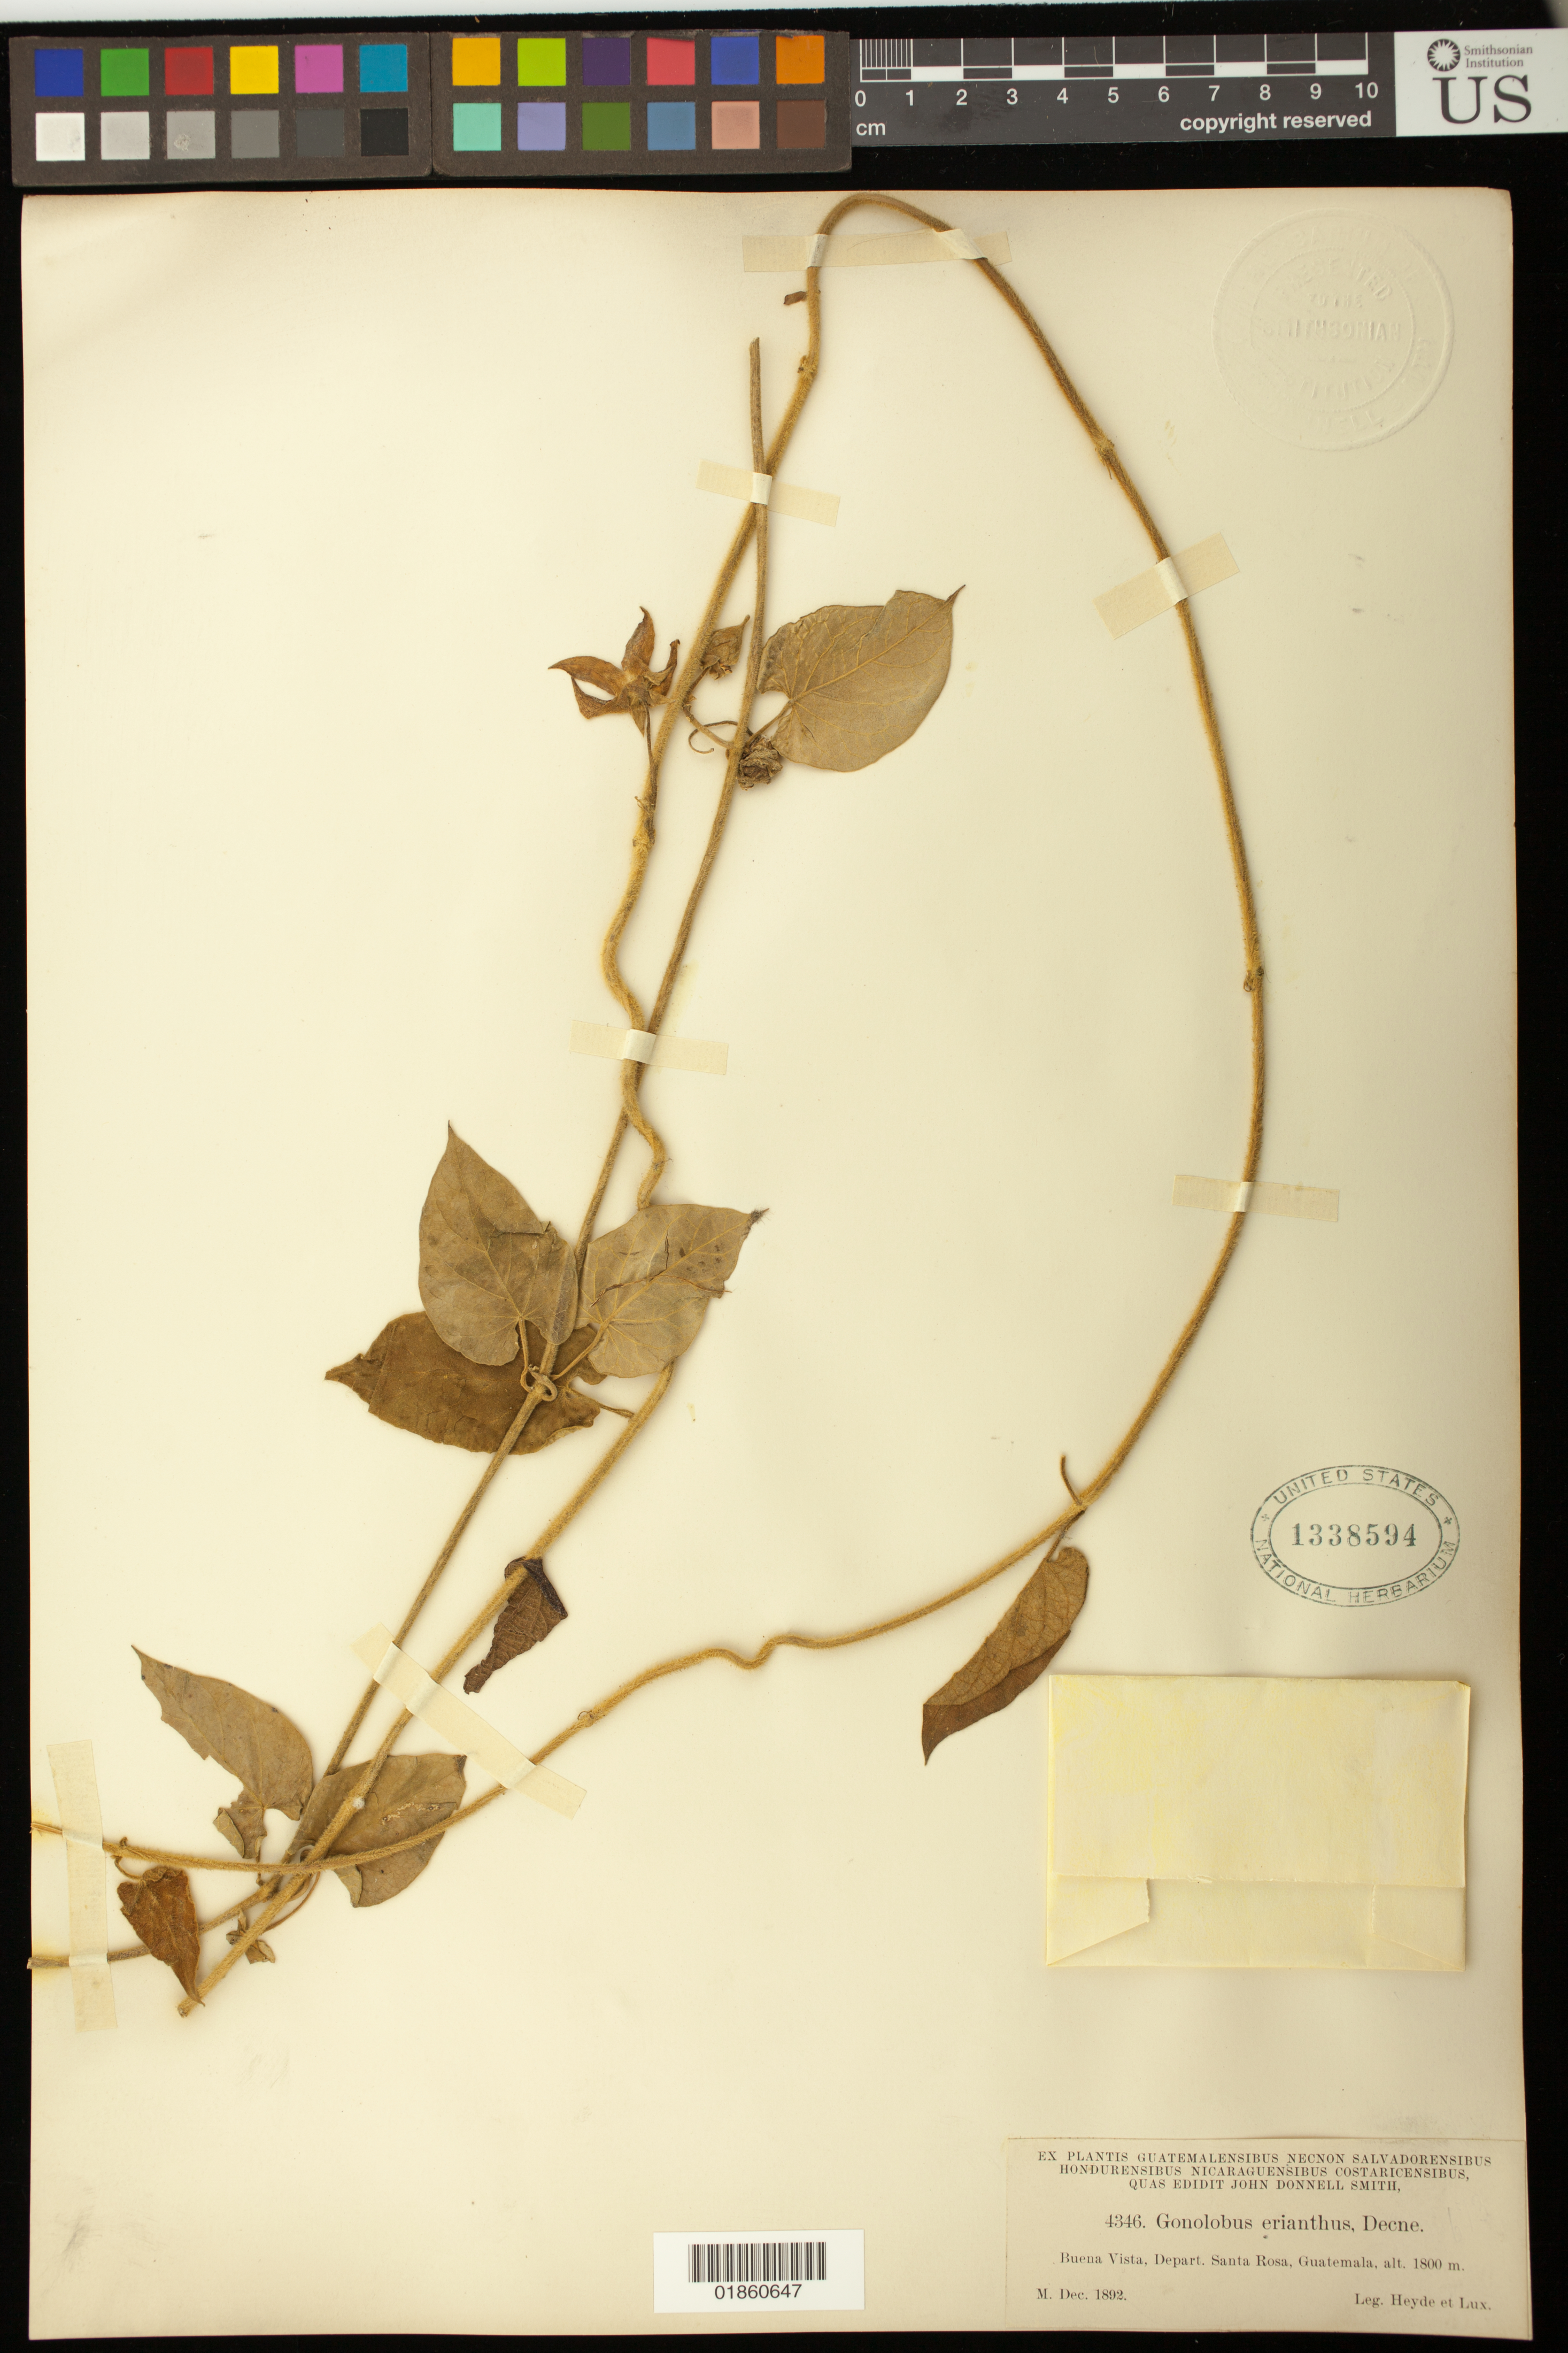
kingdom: Plantae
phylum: Tracheophyta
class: Magnoliopsida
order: Gentianales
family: Apocynaceae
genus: Gonolobus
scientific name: Gonolobus erianthus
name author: Decne.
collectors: E. T. Heyde & E. Lux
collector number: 4346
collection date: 1892-12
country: Guatemala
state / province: Santa Rosa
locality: Buena Vista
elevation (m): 1800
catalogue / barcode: US 1338594